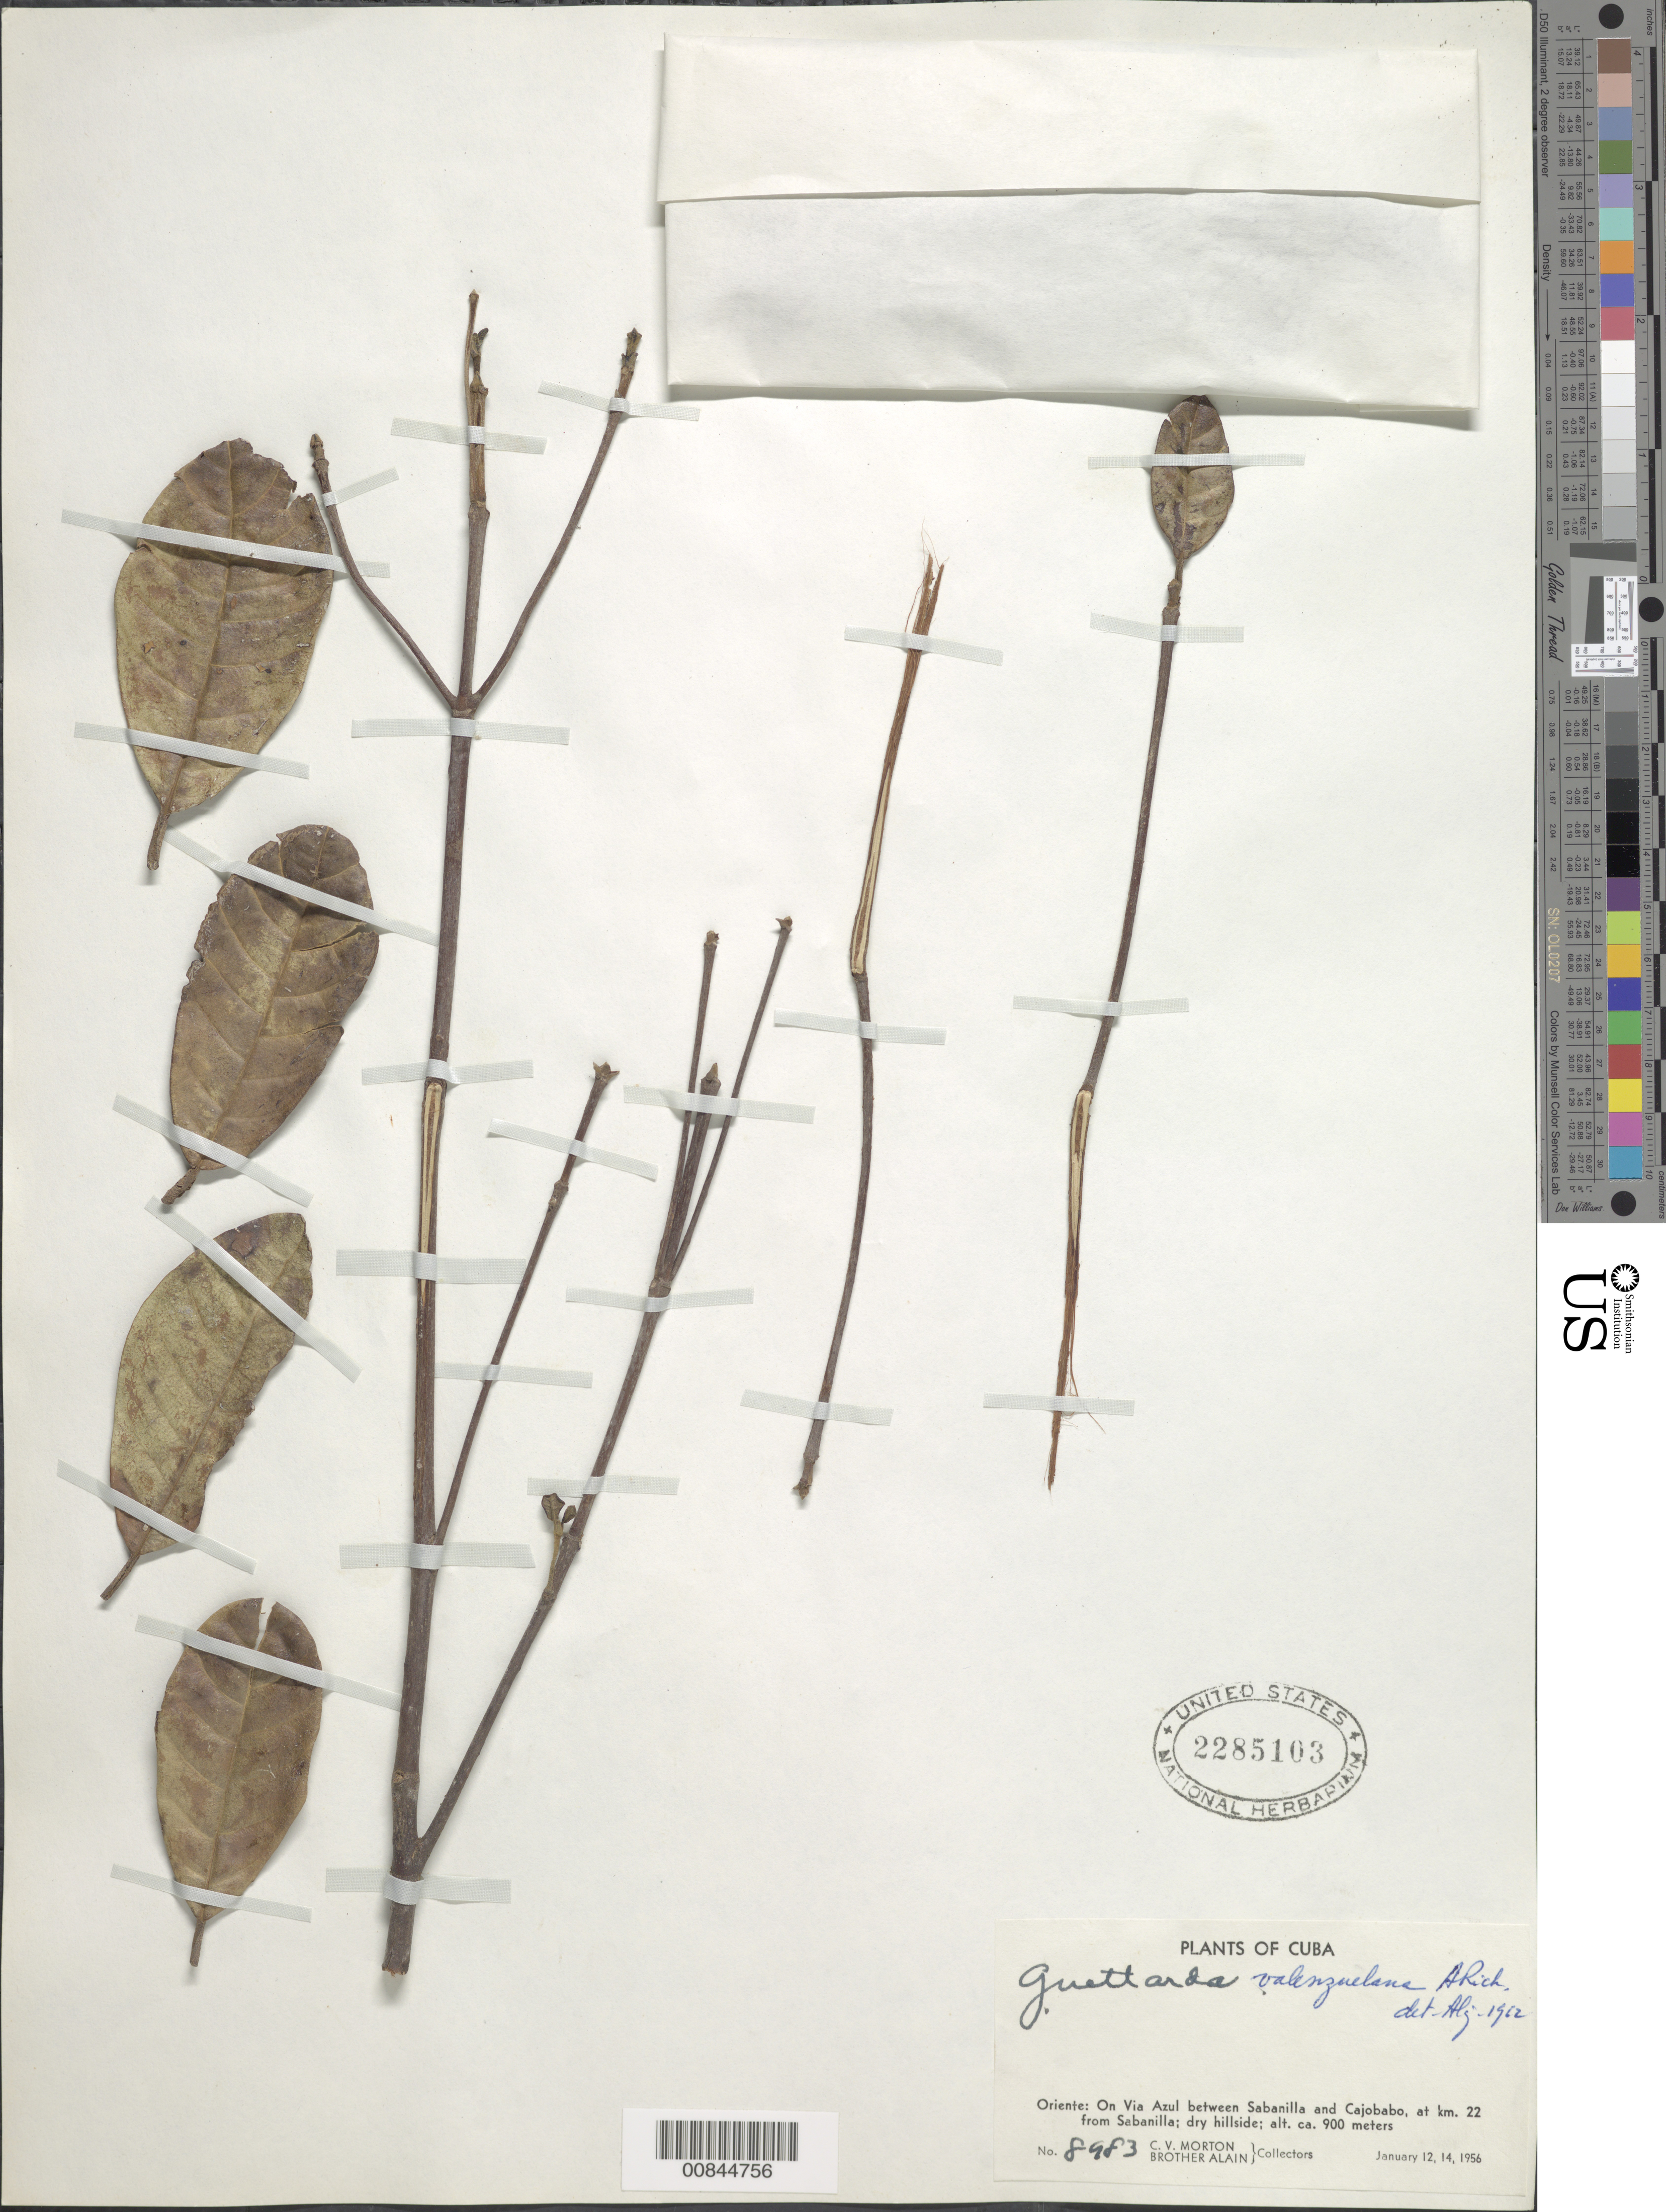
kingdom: Plantae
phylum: Tracheophyta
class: Magnoliopsida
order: Gentianales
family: Rubiaceae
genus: Guettarda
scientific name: Guettarda valenzuelana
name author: A. Rich.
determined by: Liogier, Alain H.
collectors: C. V. Morton & A. H. Liogier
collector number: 8983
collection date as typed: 12 Jan 1956 and 14 Jan 1956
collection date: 1956-01-12,1956-01-14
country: Cuba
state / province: Oriente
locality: On Via Azul between Sabanilla and Cajobabo, at km 22 from Sabanilla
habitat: Dry hillside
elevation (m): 900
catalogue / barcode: US 2285103